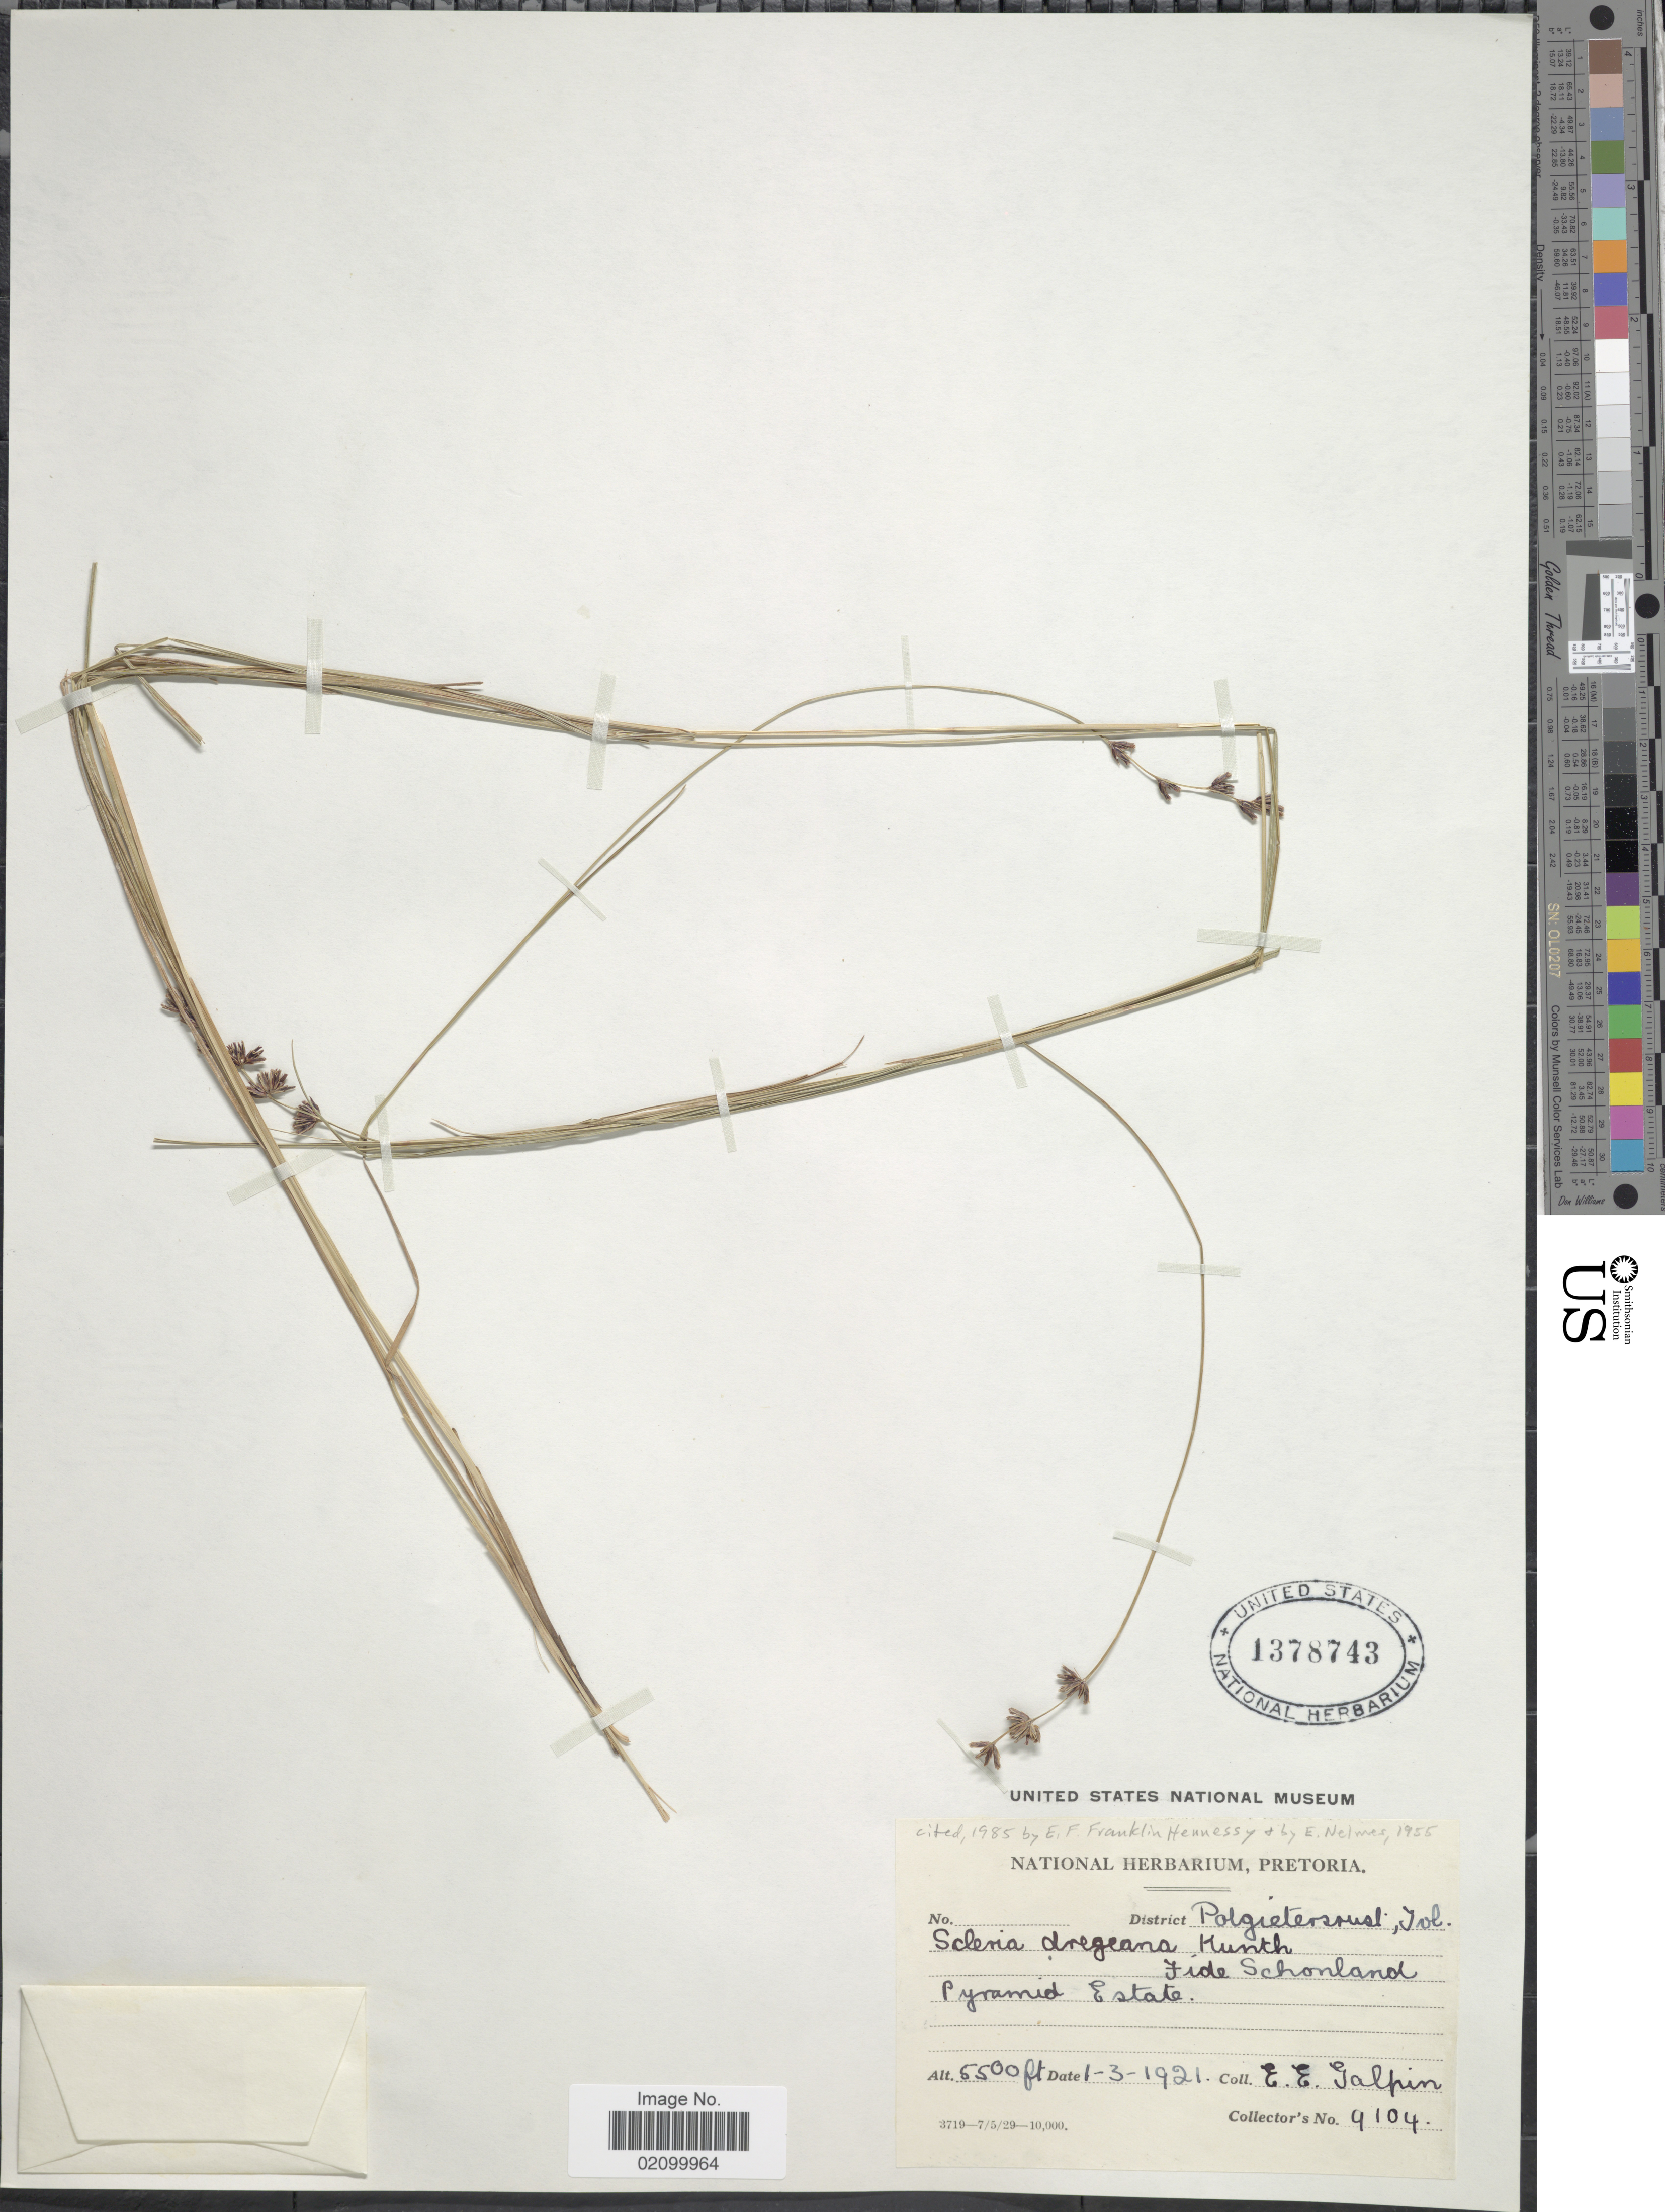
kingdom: Plantae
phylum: Tracheophyta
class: Liliopsida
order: Poales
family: Cyperaceae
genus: Scleria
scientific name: Scleria dregeana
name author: Kunth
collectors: E. Galpin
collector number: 4104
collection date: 1921-03-01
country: South Africa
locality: District Polgietersrust [Potgietersrust]., Tvl. Fide Schonland, Pyramid Estate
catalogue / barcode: US 1378743